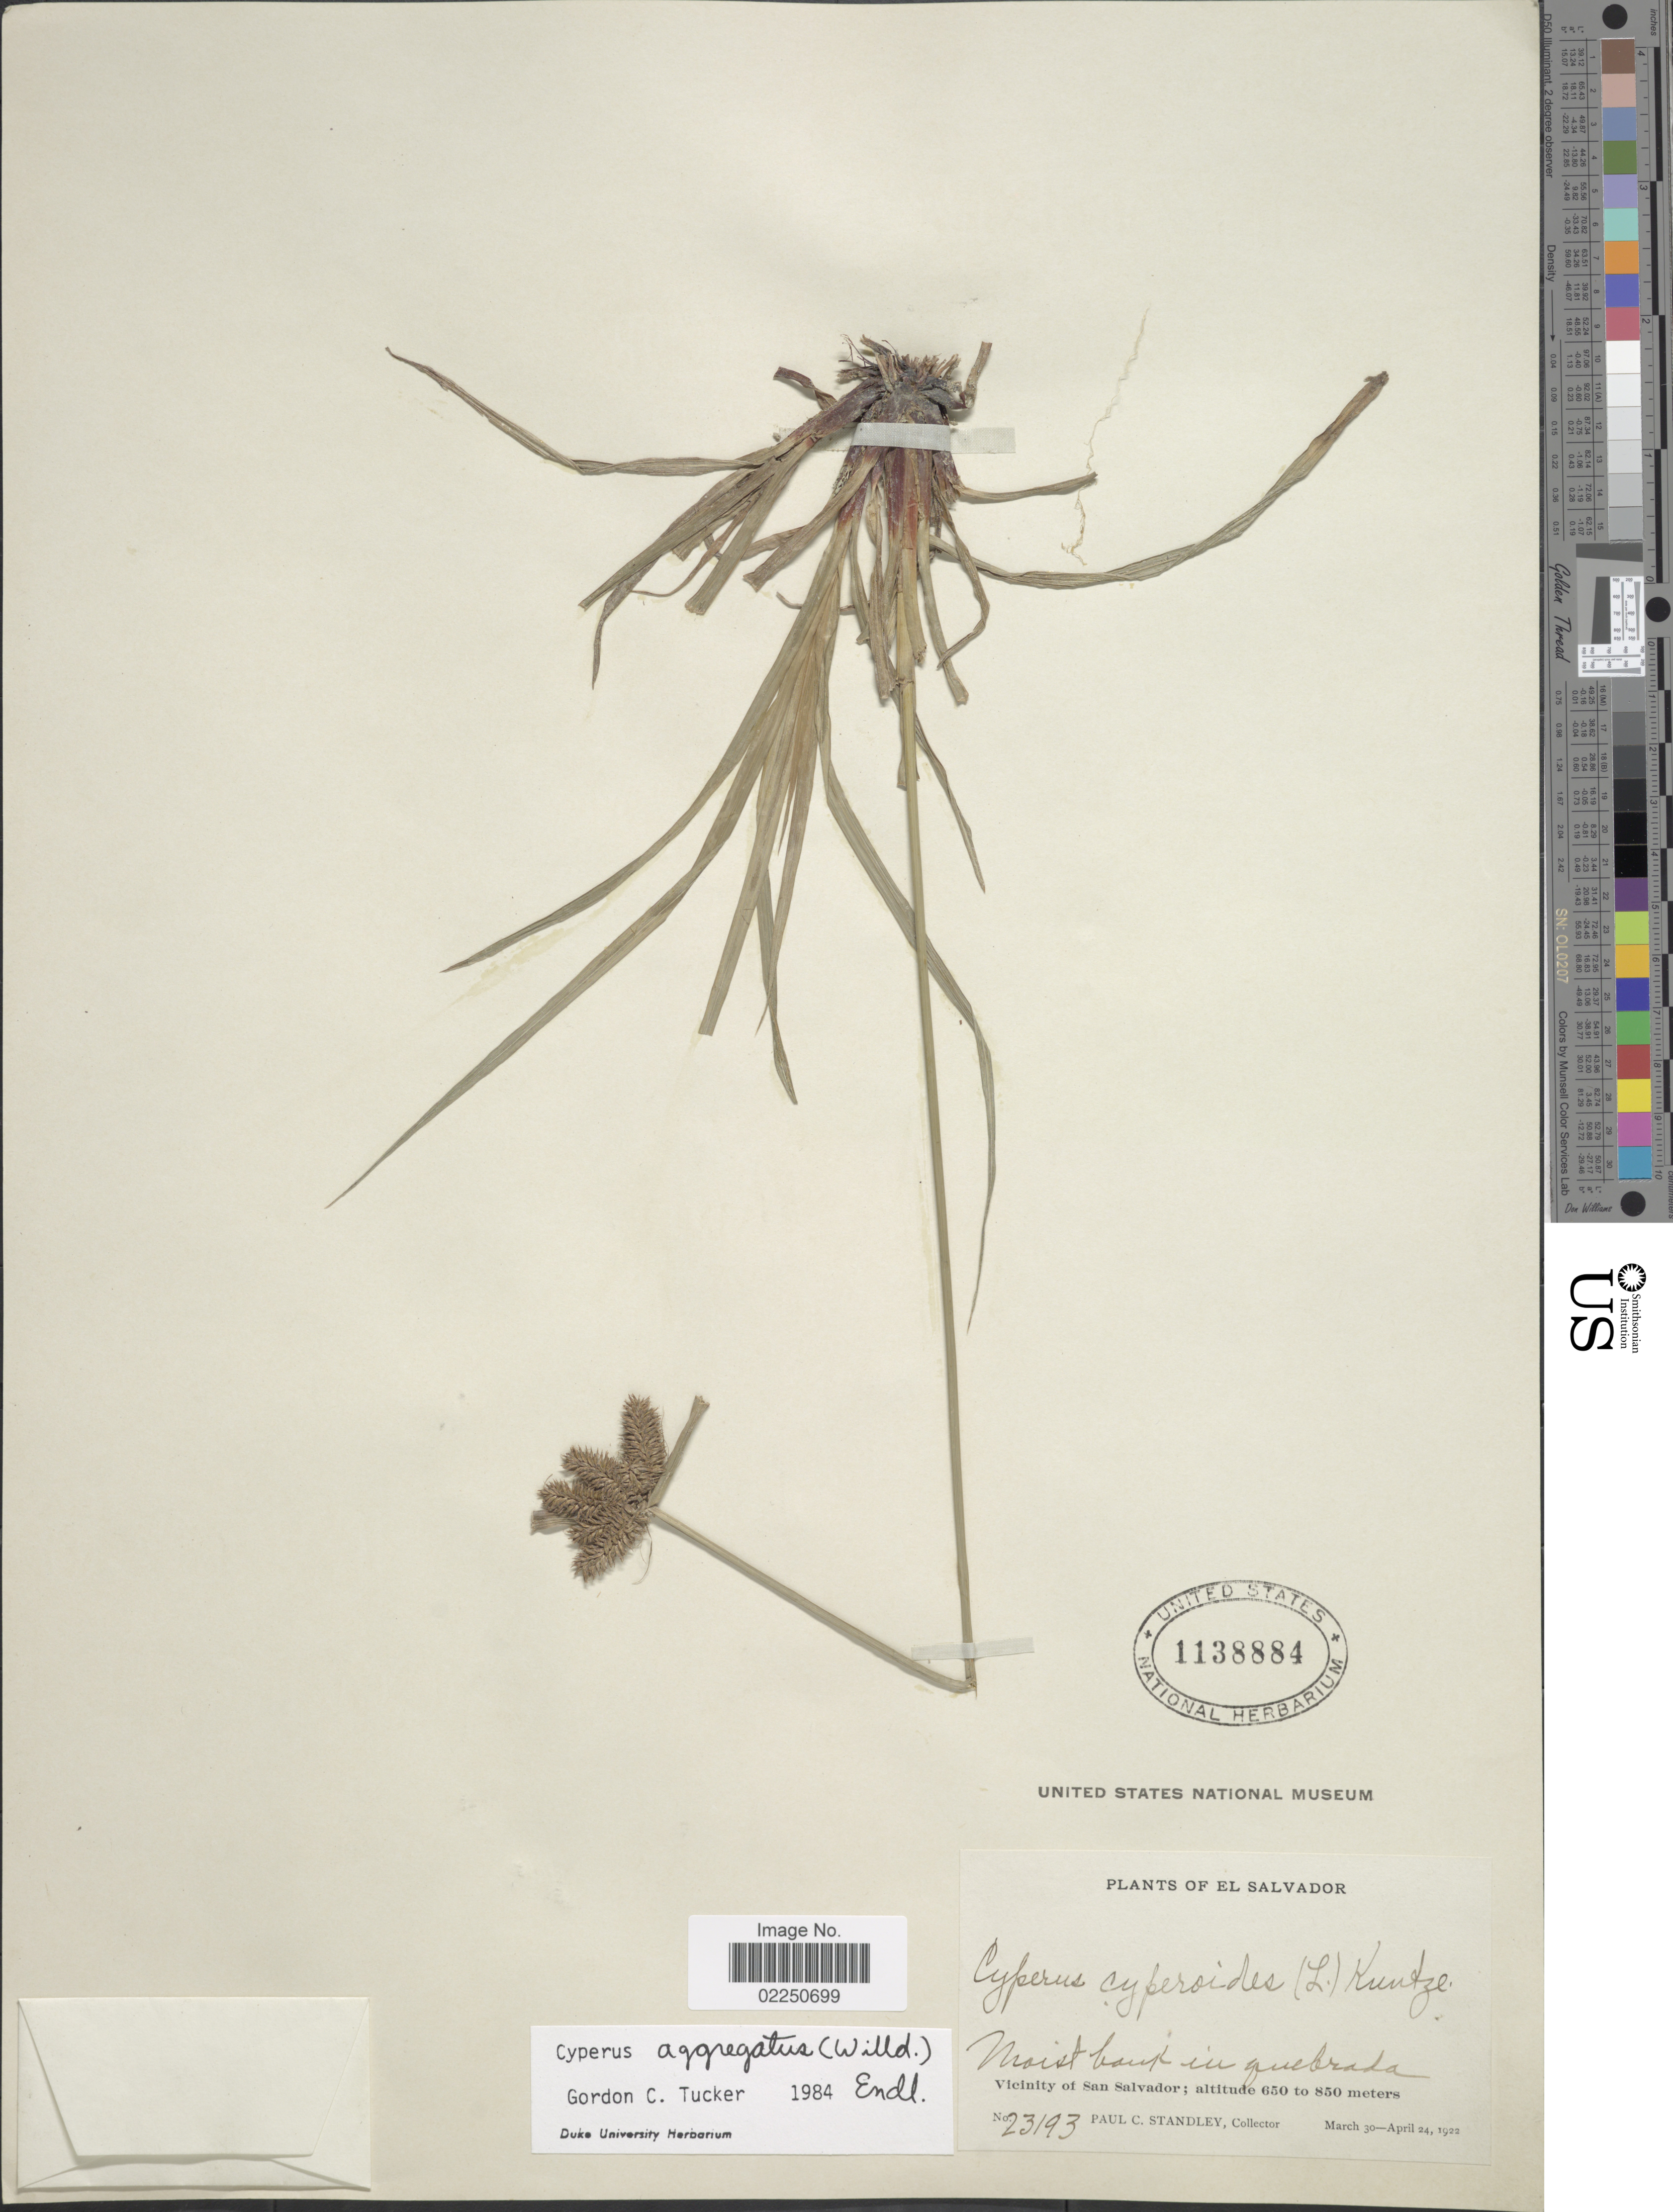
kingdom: Plantae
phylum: Tracheophyta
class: Liliopsida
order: Poales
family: Cyperaceae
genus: Cyperus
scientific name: Cyperus aggregatus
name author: (Willd.) Endl.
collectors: P. C. Standley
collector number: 23193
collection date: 1922-03-30/1922-04-24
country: El Salvador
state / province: San Salvador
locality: Moist bank in quebrada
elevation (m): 650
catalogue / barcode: US 1138884